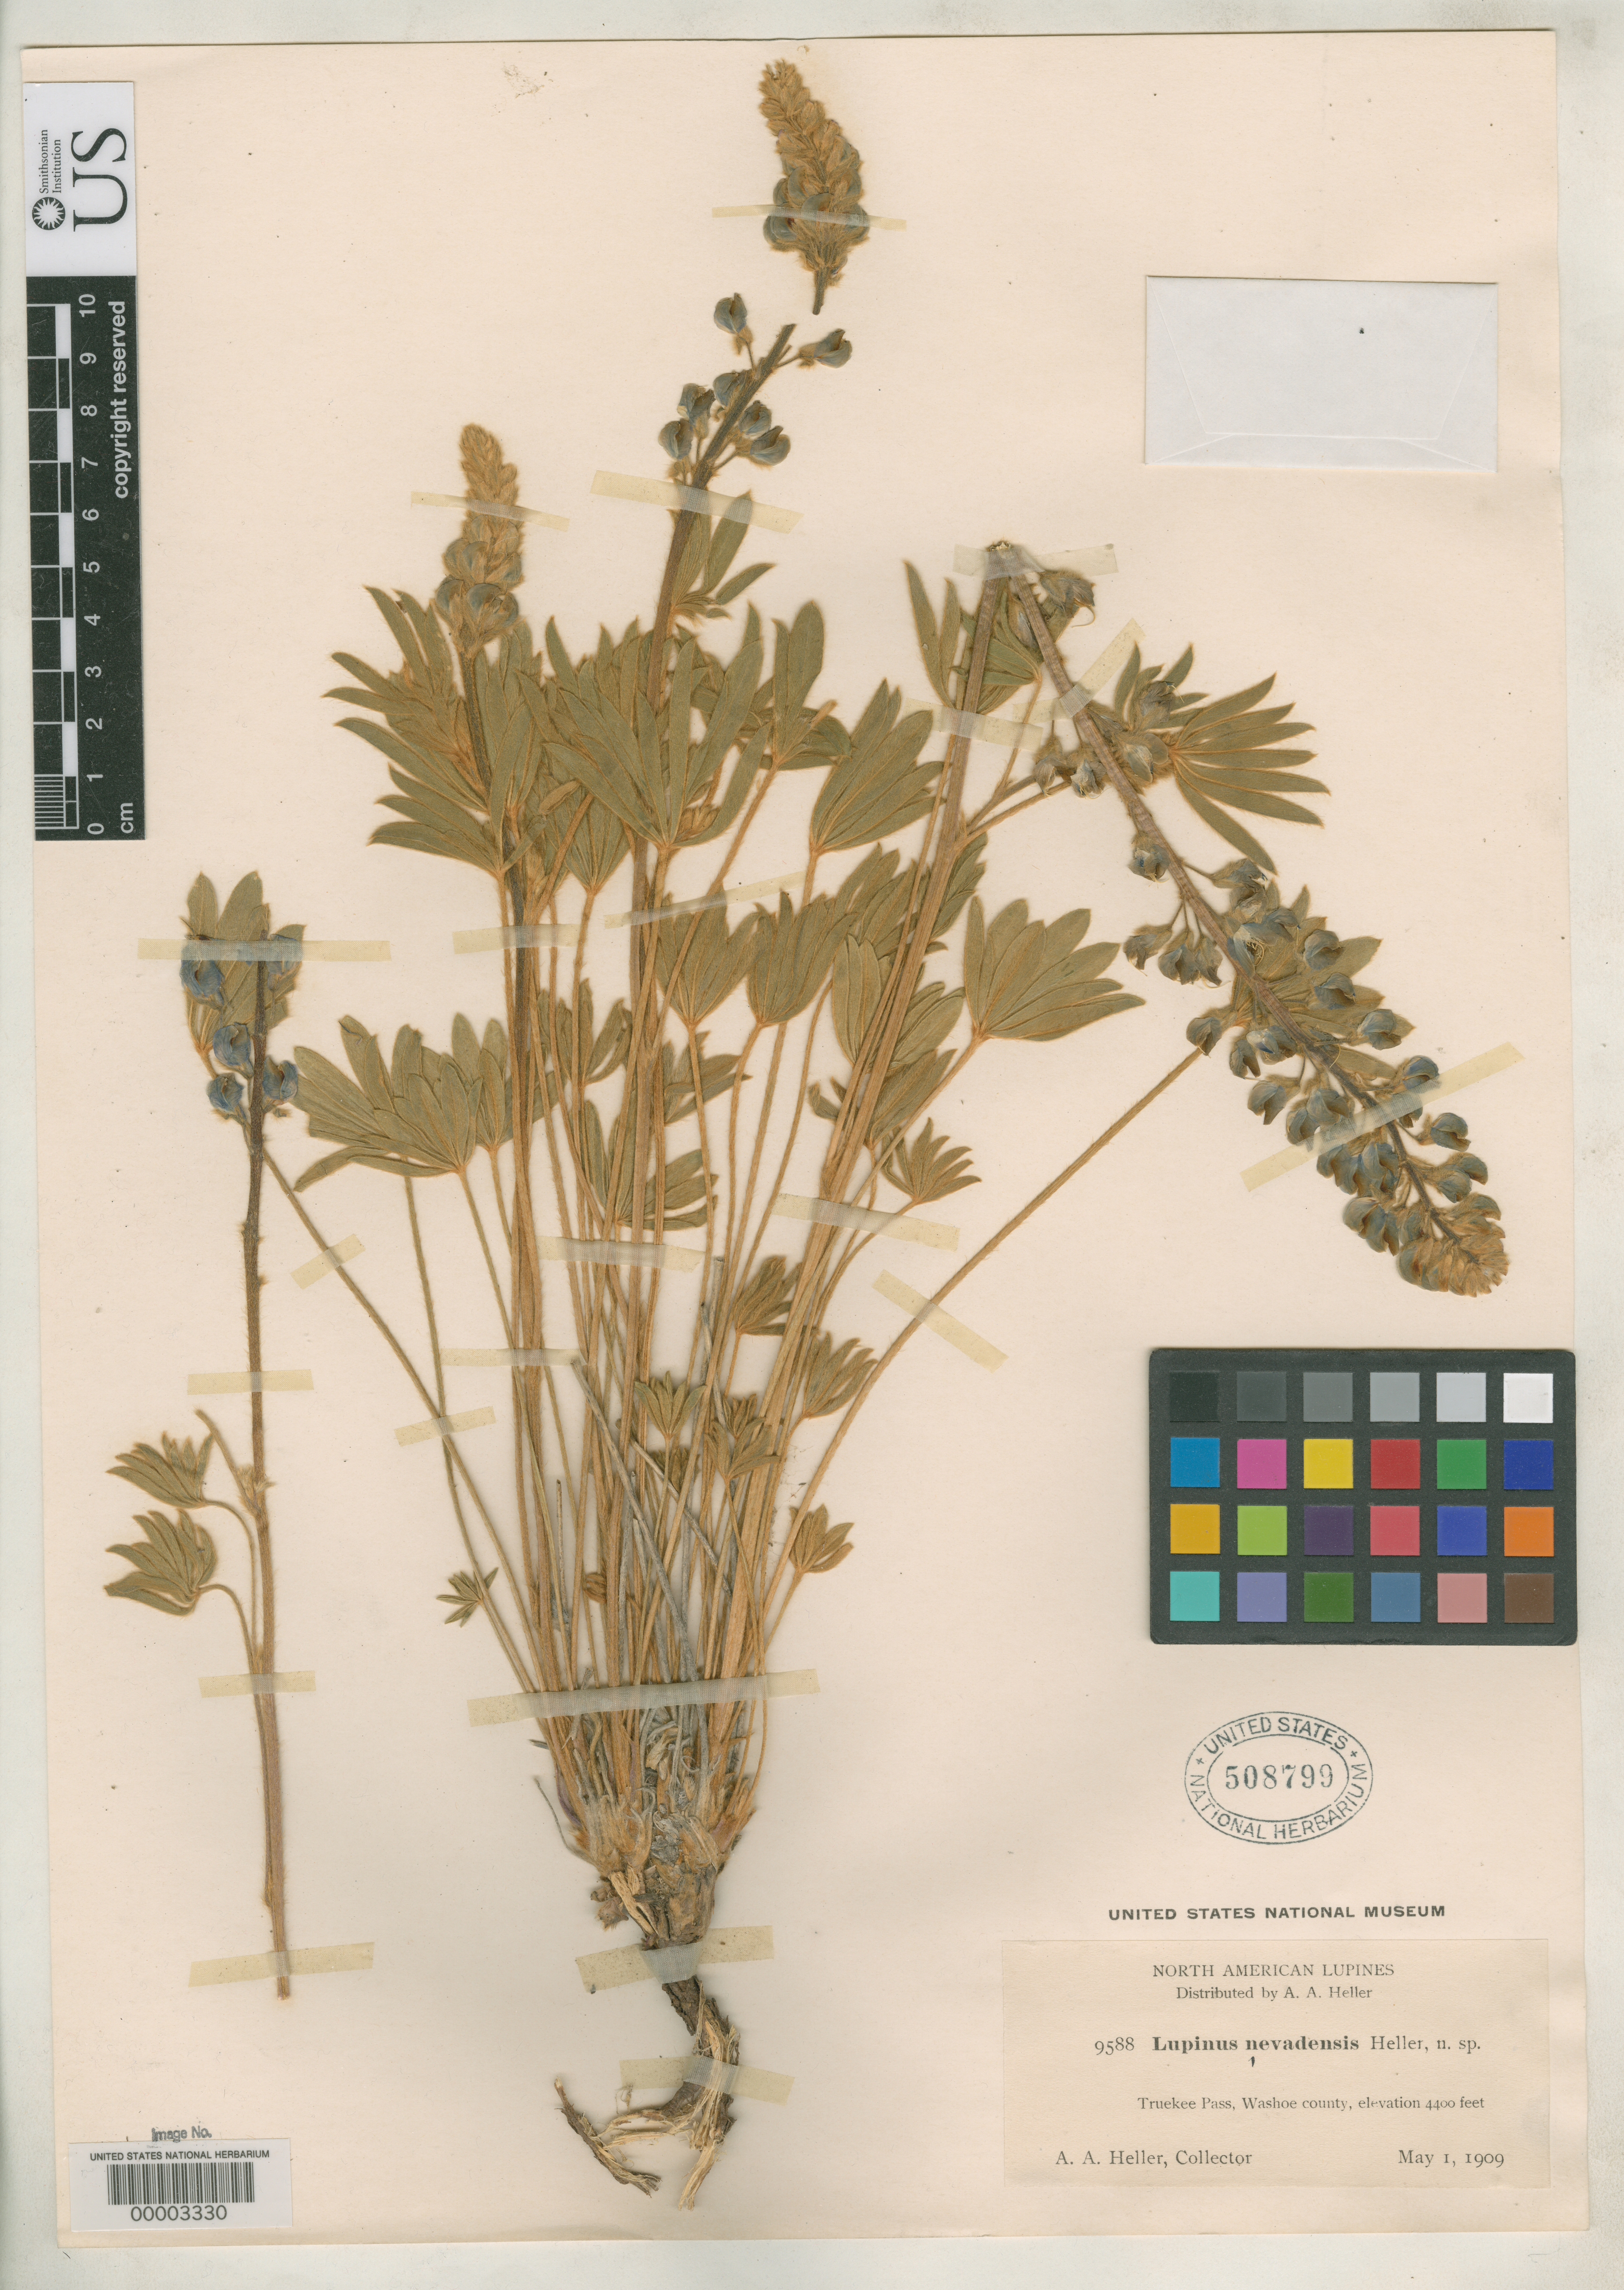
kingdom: Plantae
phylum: Tracheophyta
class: Magnoliopsida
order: Fabales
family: Fabaceae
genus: Lupinus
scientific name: Lupinus nevadensis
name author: A. Heller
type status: Isotype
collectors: A. A. Heller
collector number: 9588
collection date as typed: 01 May 1909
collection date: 1909-05-01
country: United States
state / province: Nevada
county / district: Washoe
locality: Truckee Pass, along Truckee River.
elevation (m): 1341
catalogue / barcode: US 508799